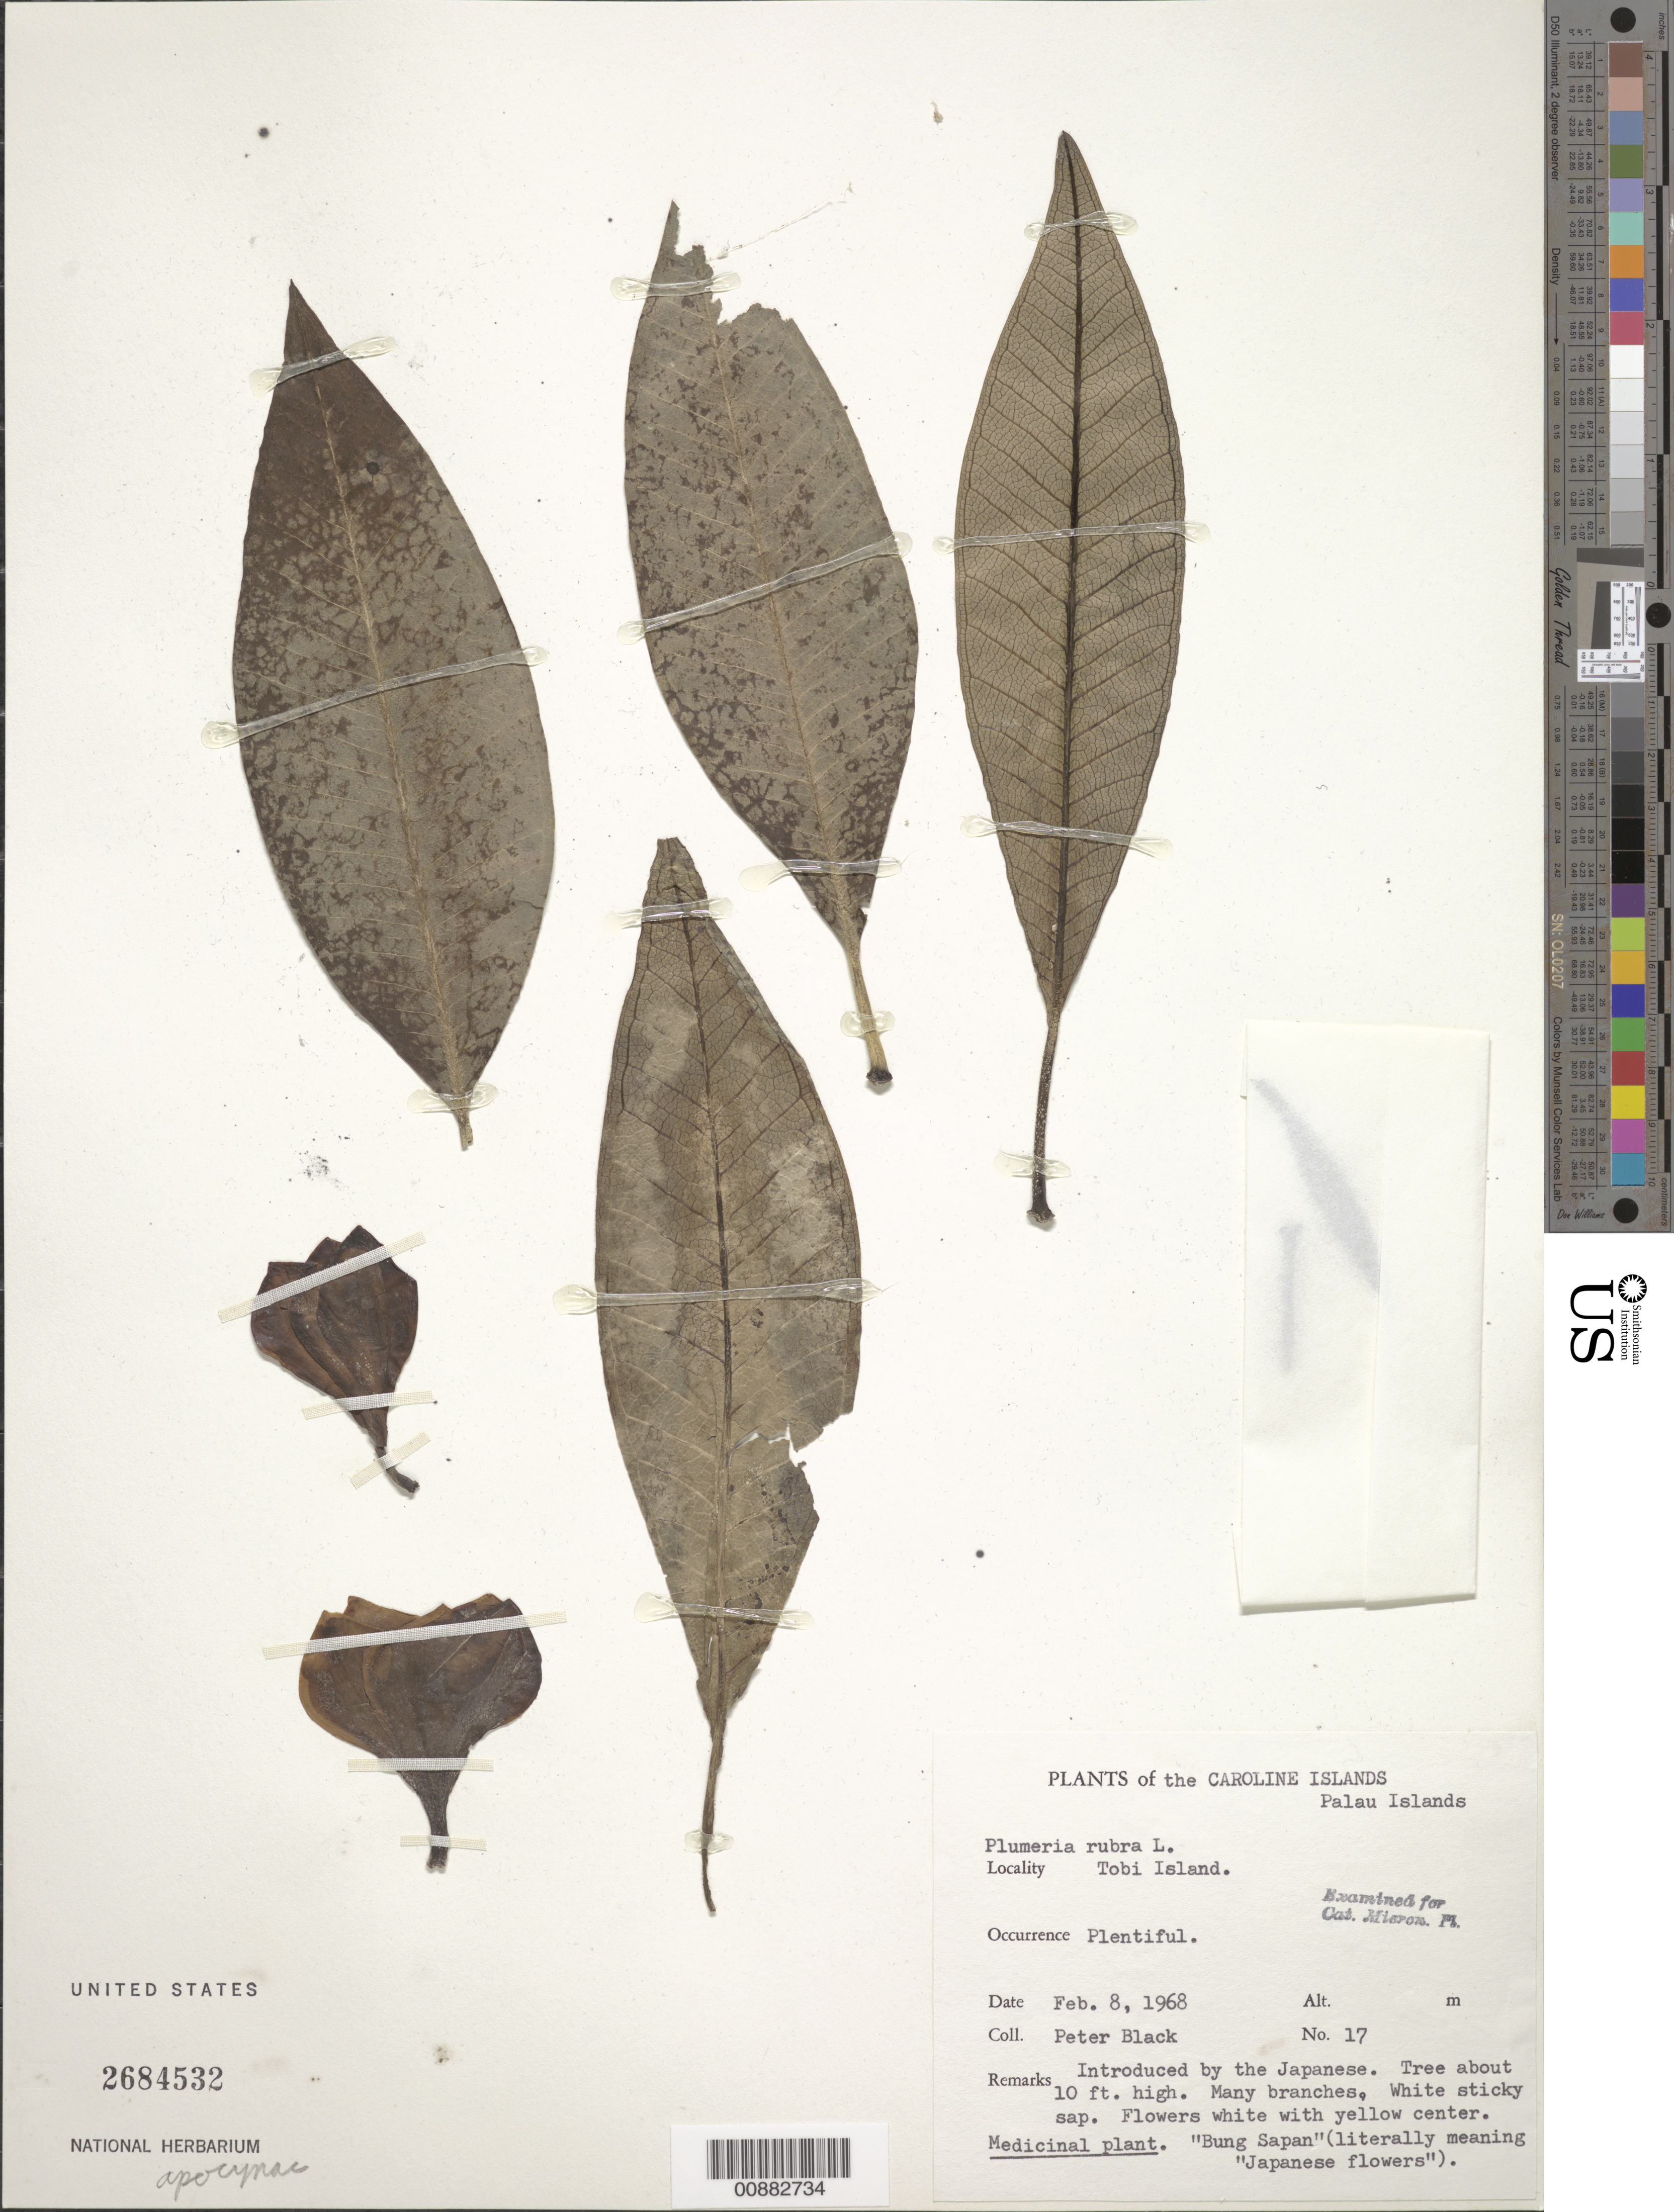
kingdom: Plantae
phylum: Tracheophyta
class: Magnoliopsida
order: Gentianales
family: Apocynaceae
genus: Plumeria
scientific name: Plumeria rubra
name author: L.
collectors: -- Black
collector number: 17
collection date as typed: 08 Feb 1968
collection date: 1968-02-08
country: Palau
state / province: Belau Outliers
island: Tobi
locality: Tobi I.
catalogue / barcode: US 2684532